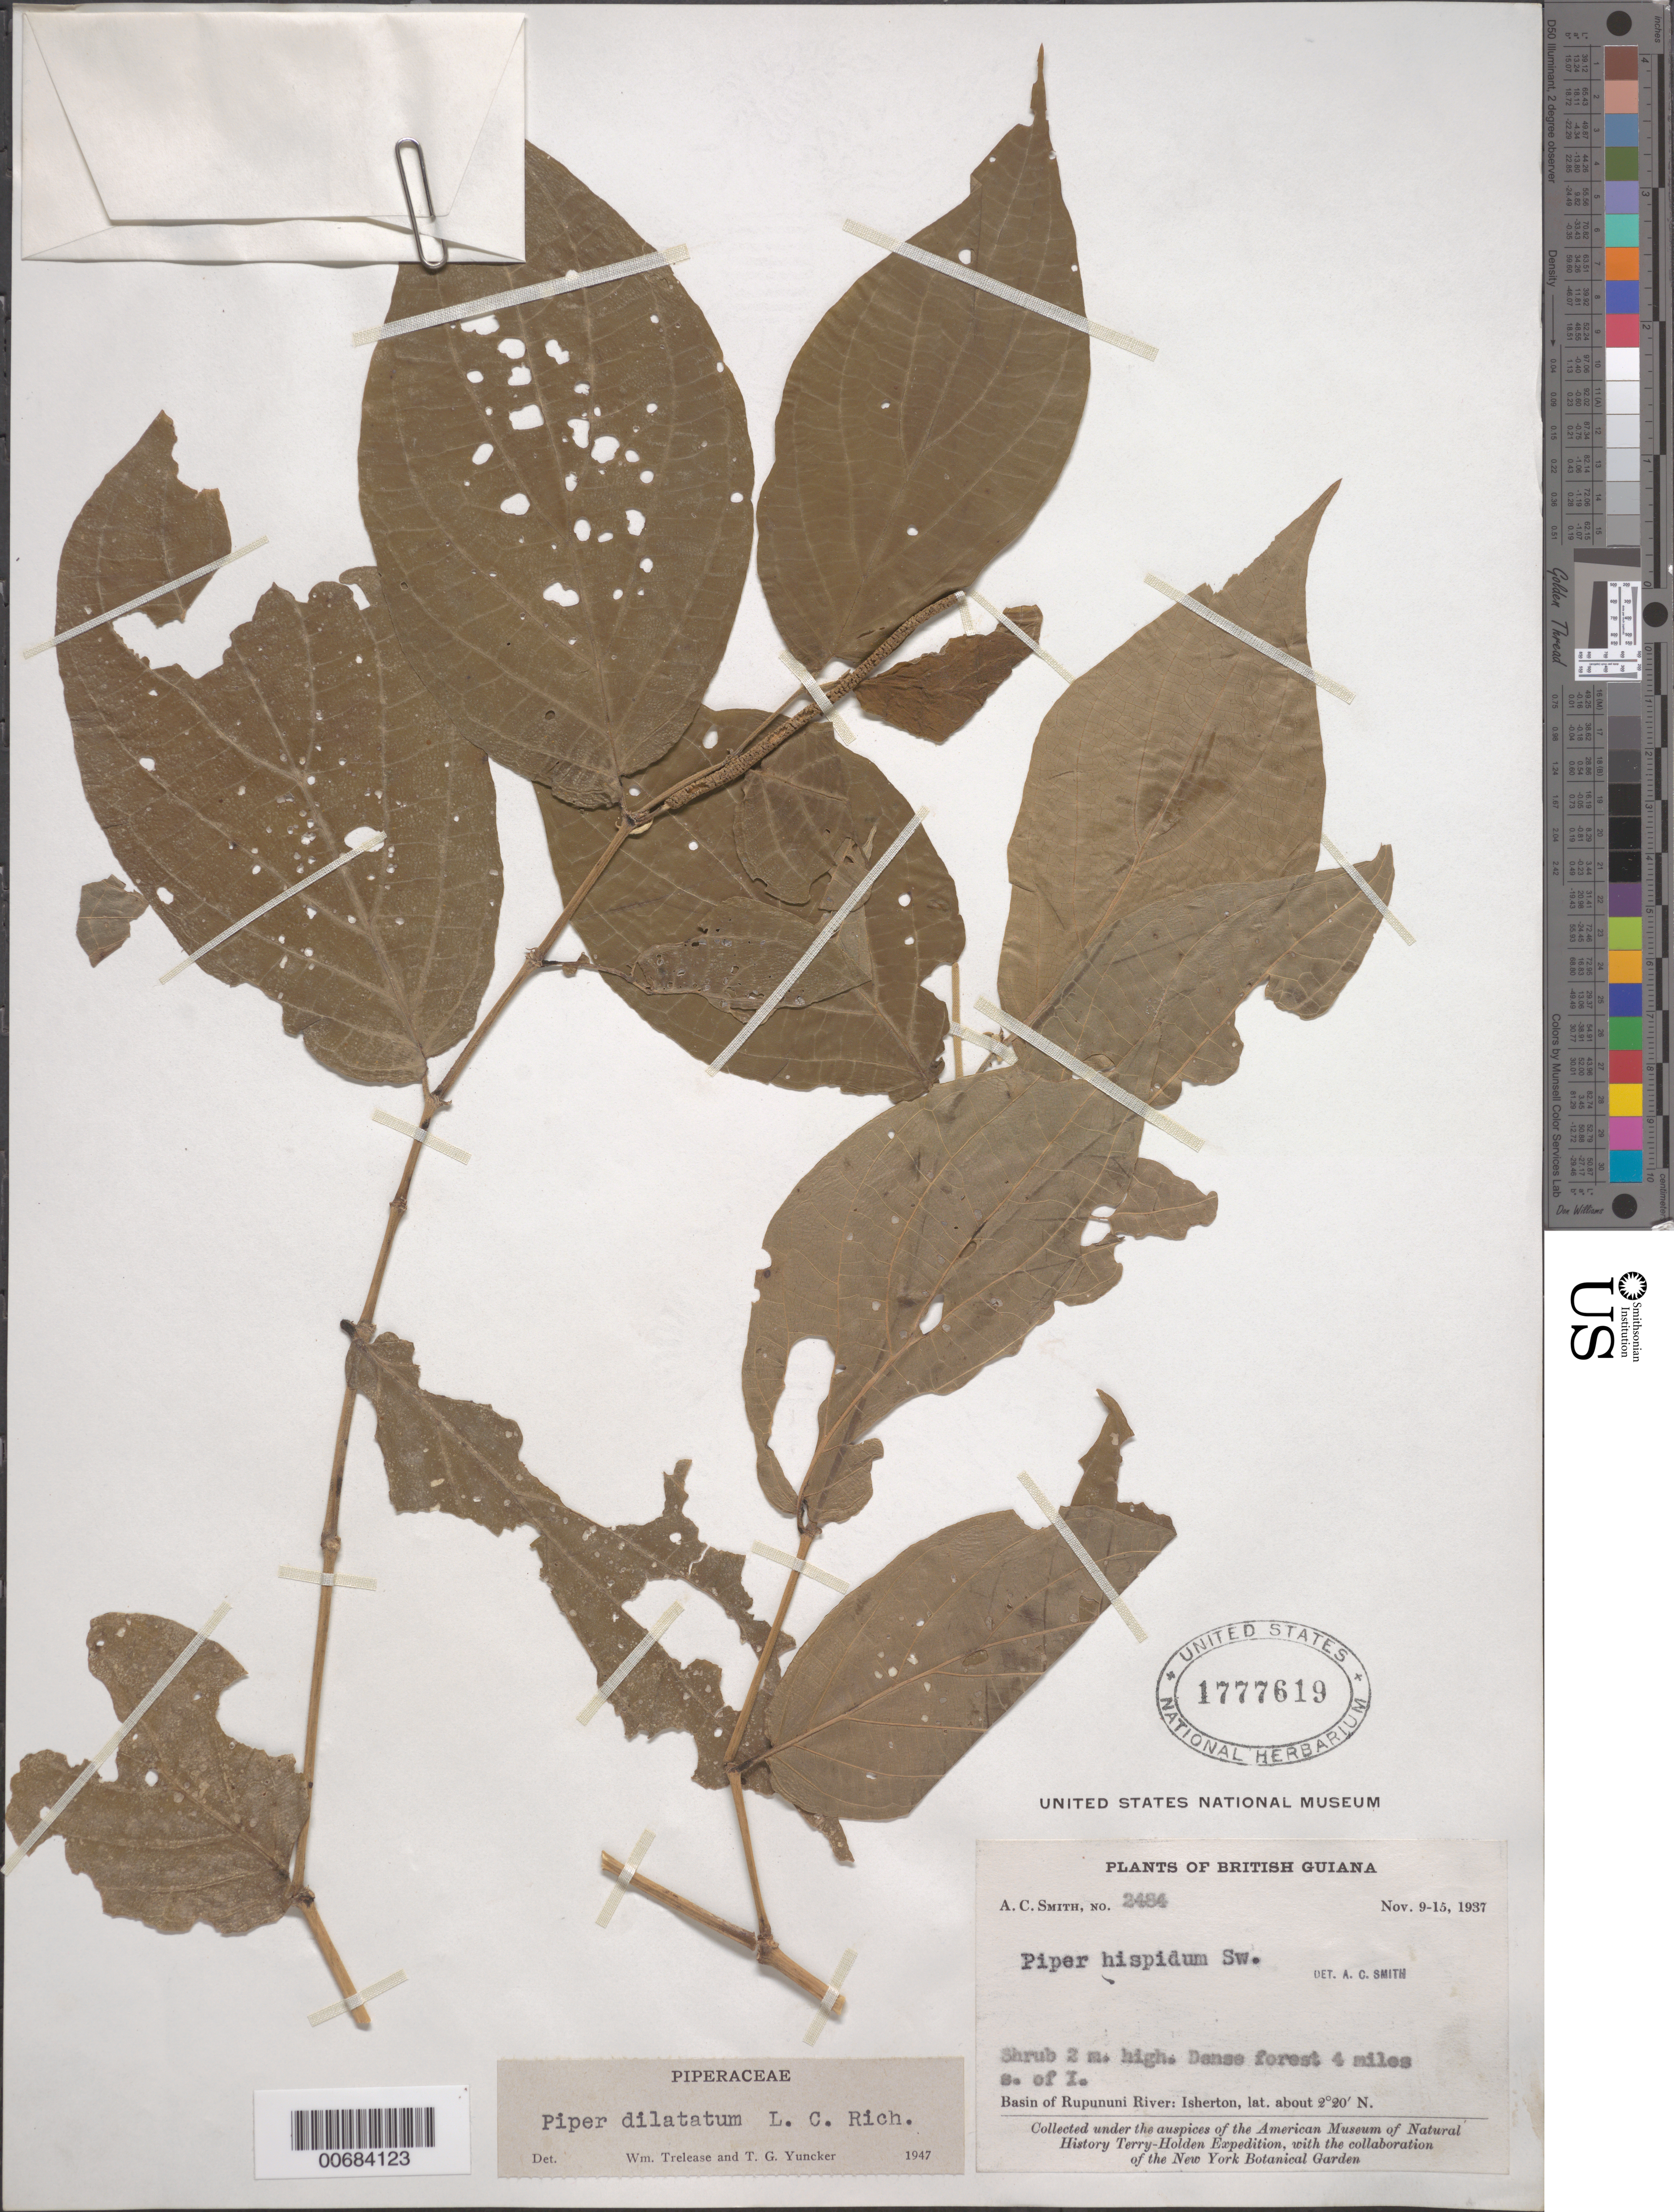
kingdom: Plantae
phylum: Tracheophyta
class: Magnoliopsida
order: Piperales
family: Piperaceae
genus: Piper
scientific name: Piper dilatatum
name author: Rich.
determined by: Trelease, W.; Yuncker, T. G.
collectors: A. C. Smith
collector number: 2484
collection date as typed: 9-Nov-37 to 15-Nov-37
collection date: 1937-11-09/1937-11-15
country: Guyana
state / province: U. Takutu-U. Essequibo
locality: Isherton, 4 mi. S of, basin of Rupununi R.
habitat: Dense forest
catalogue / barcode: US 1777619